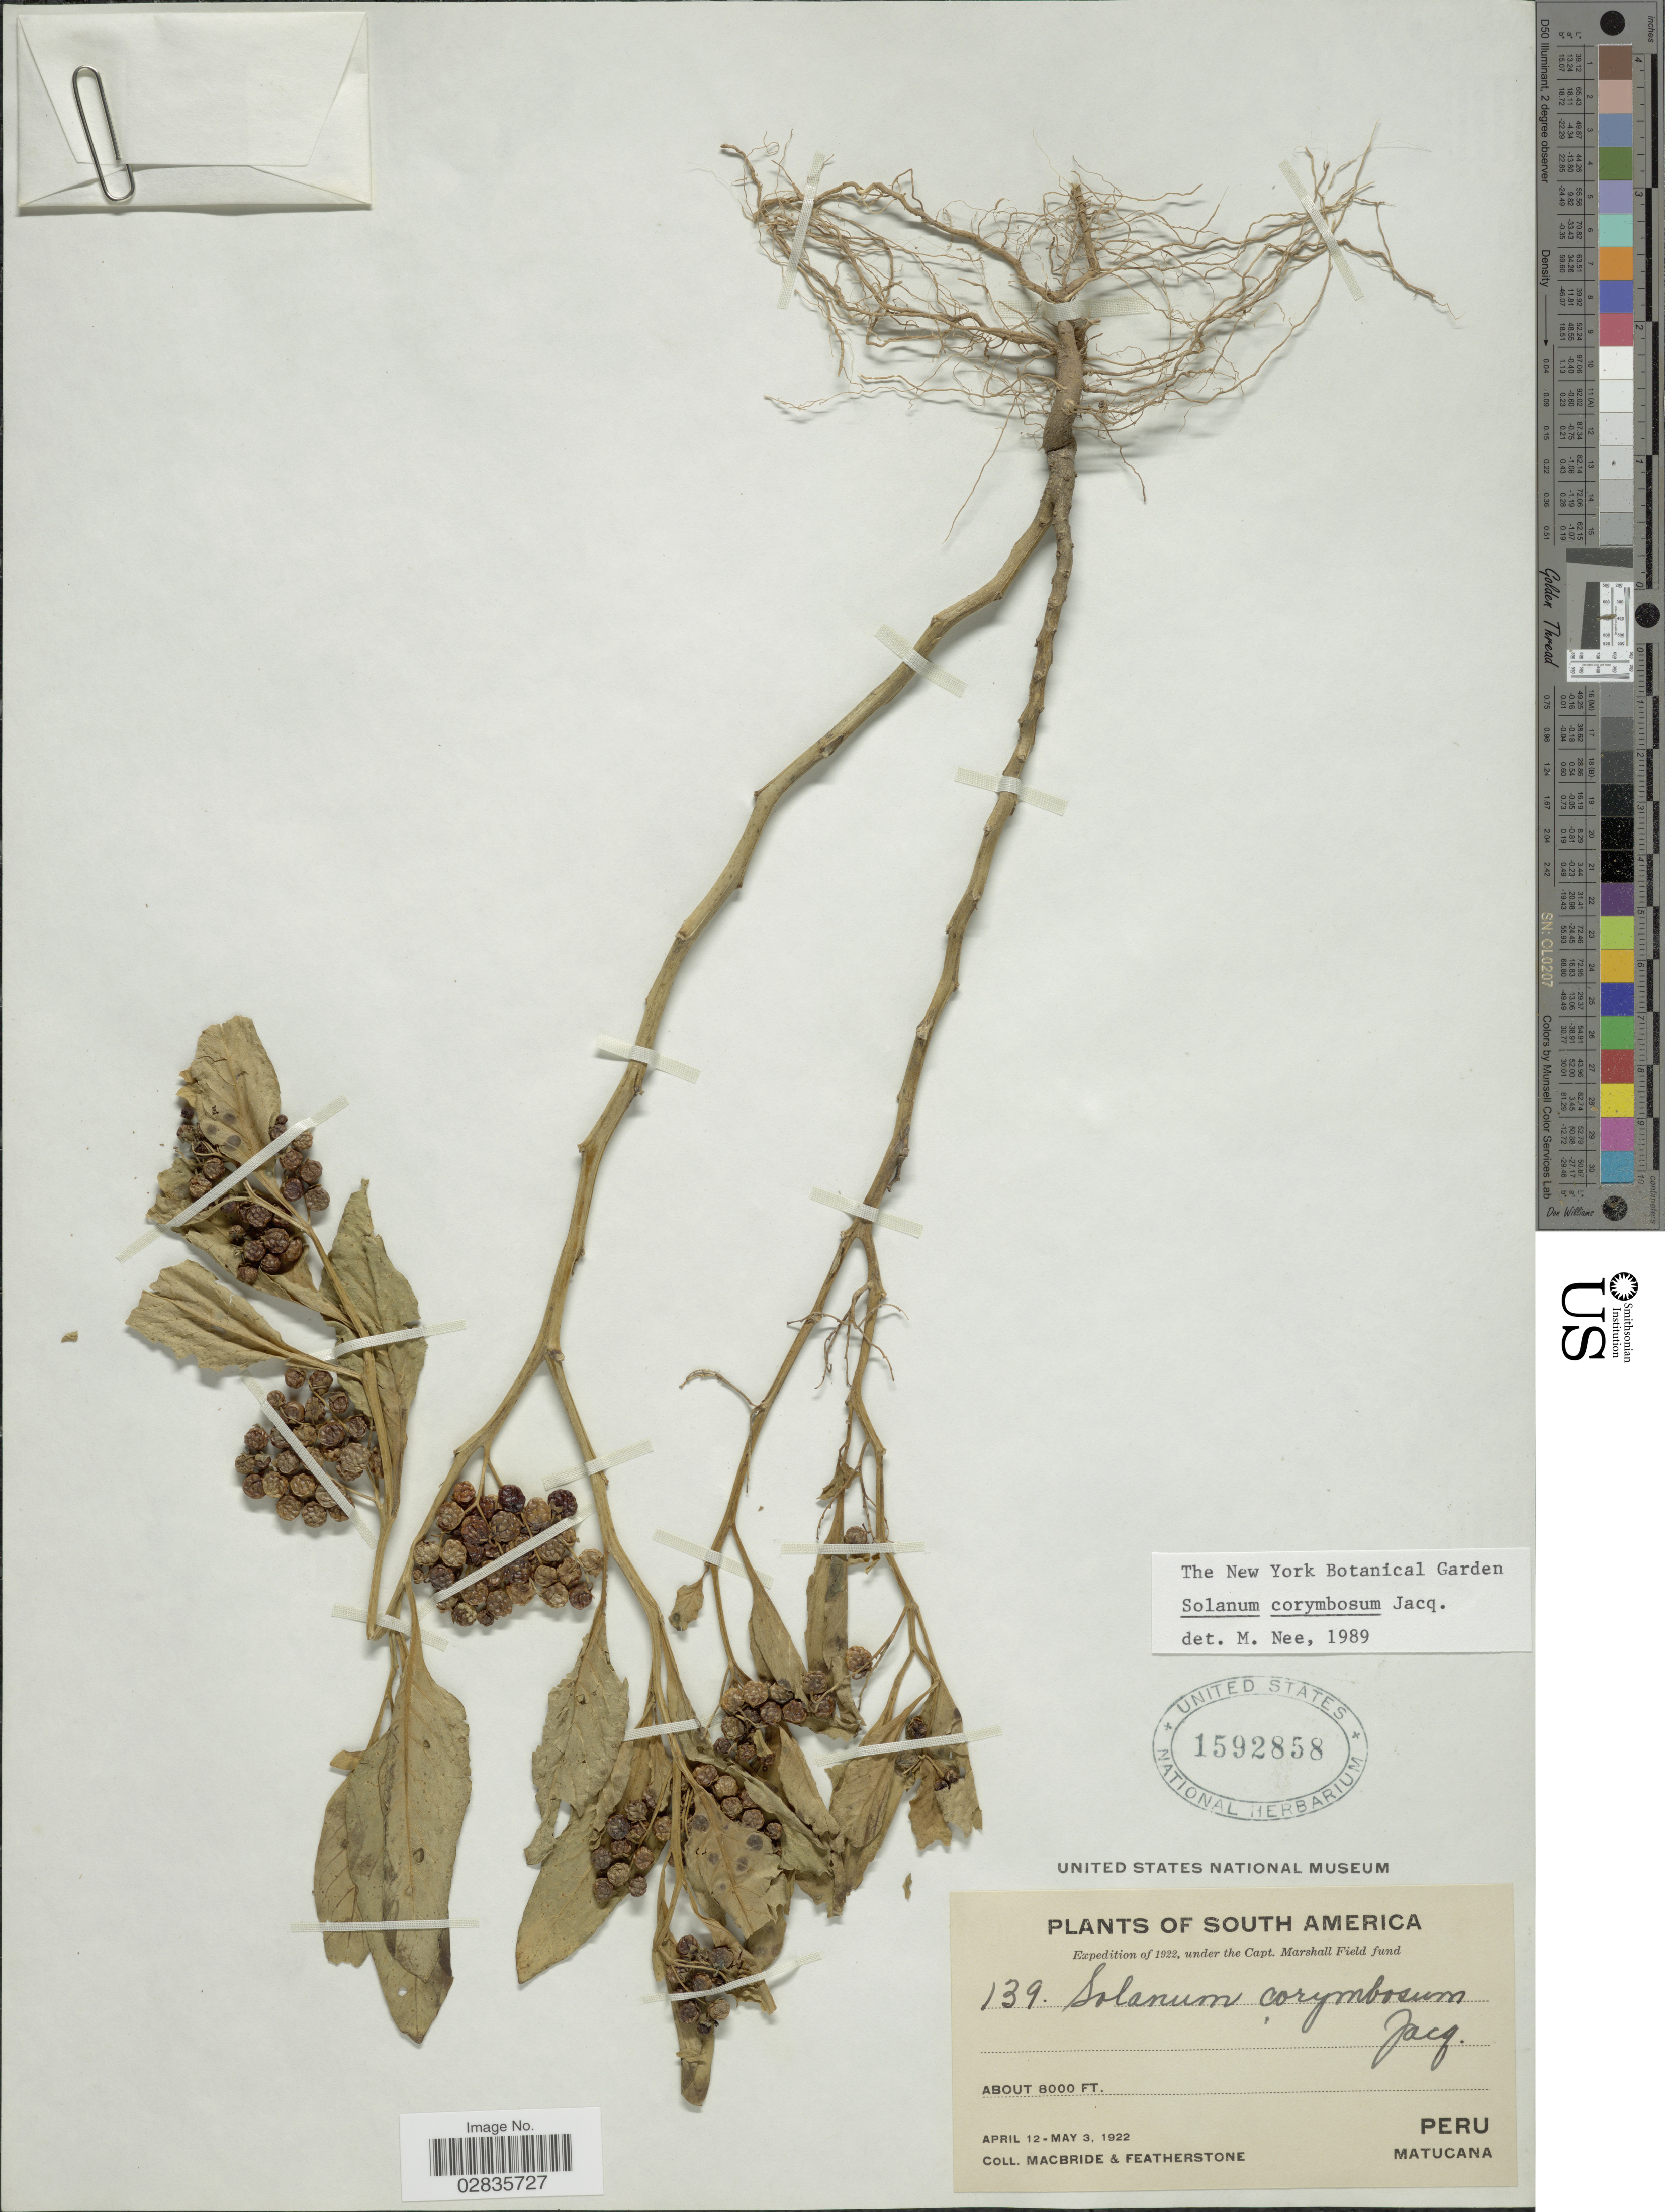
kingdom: Plantae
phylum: Tracheophyta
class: Magnoliopsida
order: Solanales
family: Solanaceae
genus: Solanum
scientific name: Solanum corymbosum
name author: Jacq.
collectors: Macbride, -- & -. Featherstone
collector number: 139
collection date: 1922-04-12/1922-05-03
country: Peru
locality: Matucana.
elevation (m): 2438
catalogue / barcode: US 1592858